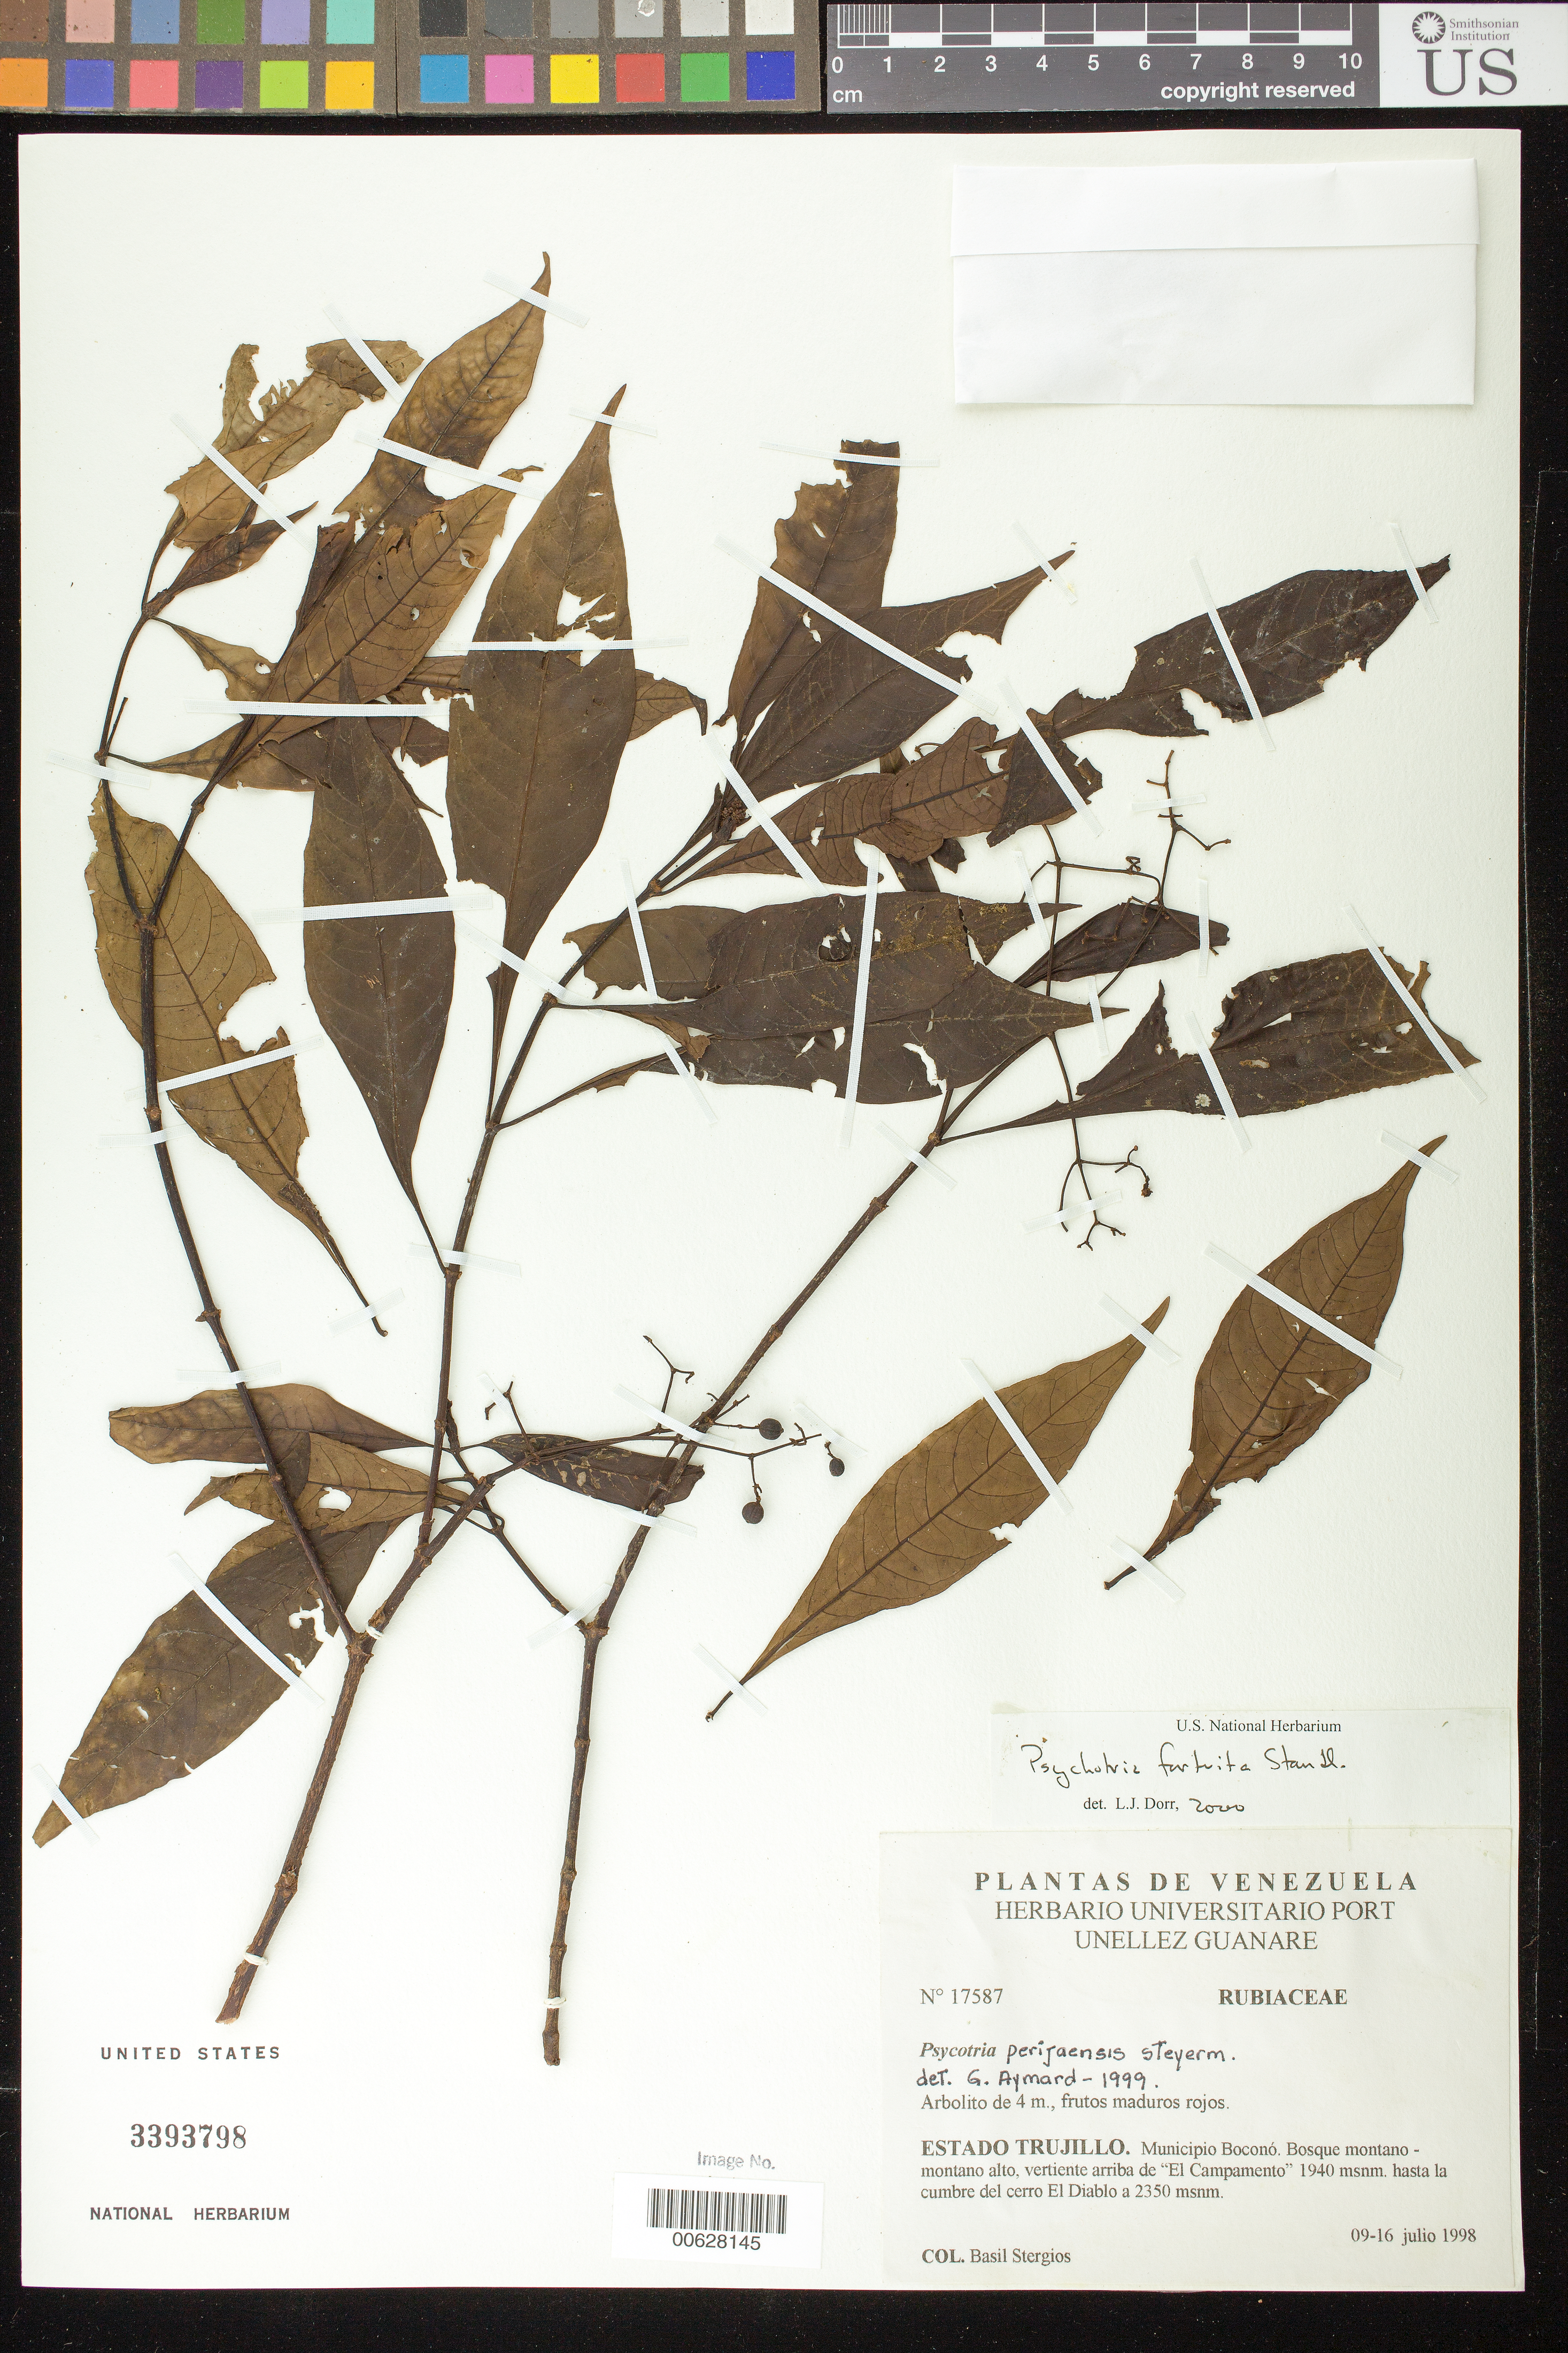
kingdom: Plantae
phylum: Tracheophyta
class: Magnoliopsida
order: Gentianales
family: Rubiaceae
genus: Psychotria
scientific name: Psychotria fortuita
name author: Standl.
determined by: Dorr, L. J., (BOT), Smithsonian Institution - National Museum of Natural History (UNITED STATES)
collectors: B. G. Stergios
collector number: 17587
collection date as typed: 09 Jul 1998 to 16 Jul 1998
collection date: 1998-07-09/1998-07-16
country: Venezuela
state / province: Trujillo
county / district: Boconó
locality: Vertiente arriba de El Campamento 1940 m hasta la cumbre del cerro El Diablo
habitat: Bosque montano - montano alto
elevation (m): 1940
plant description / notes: PORT, US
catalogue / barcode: US 3393798